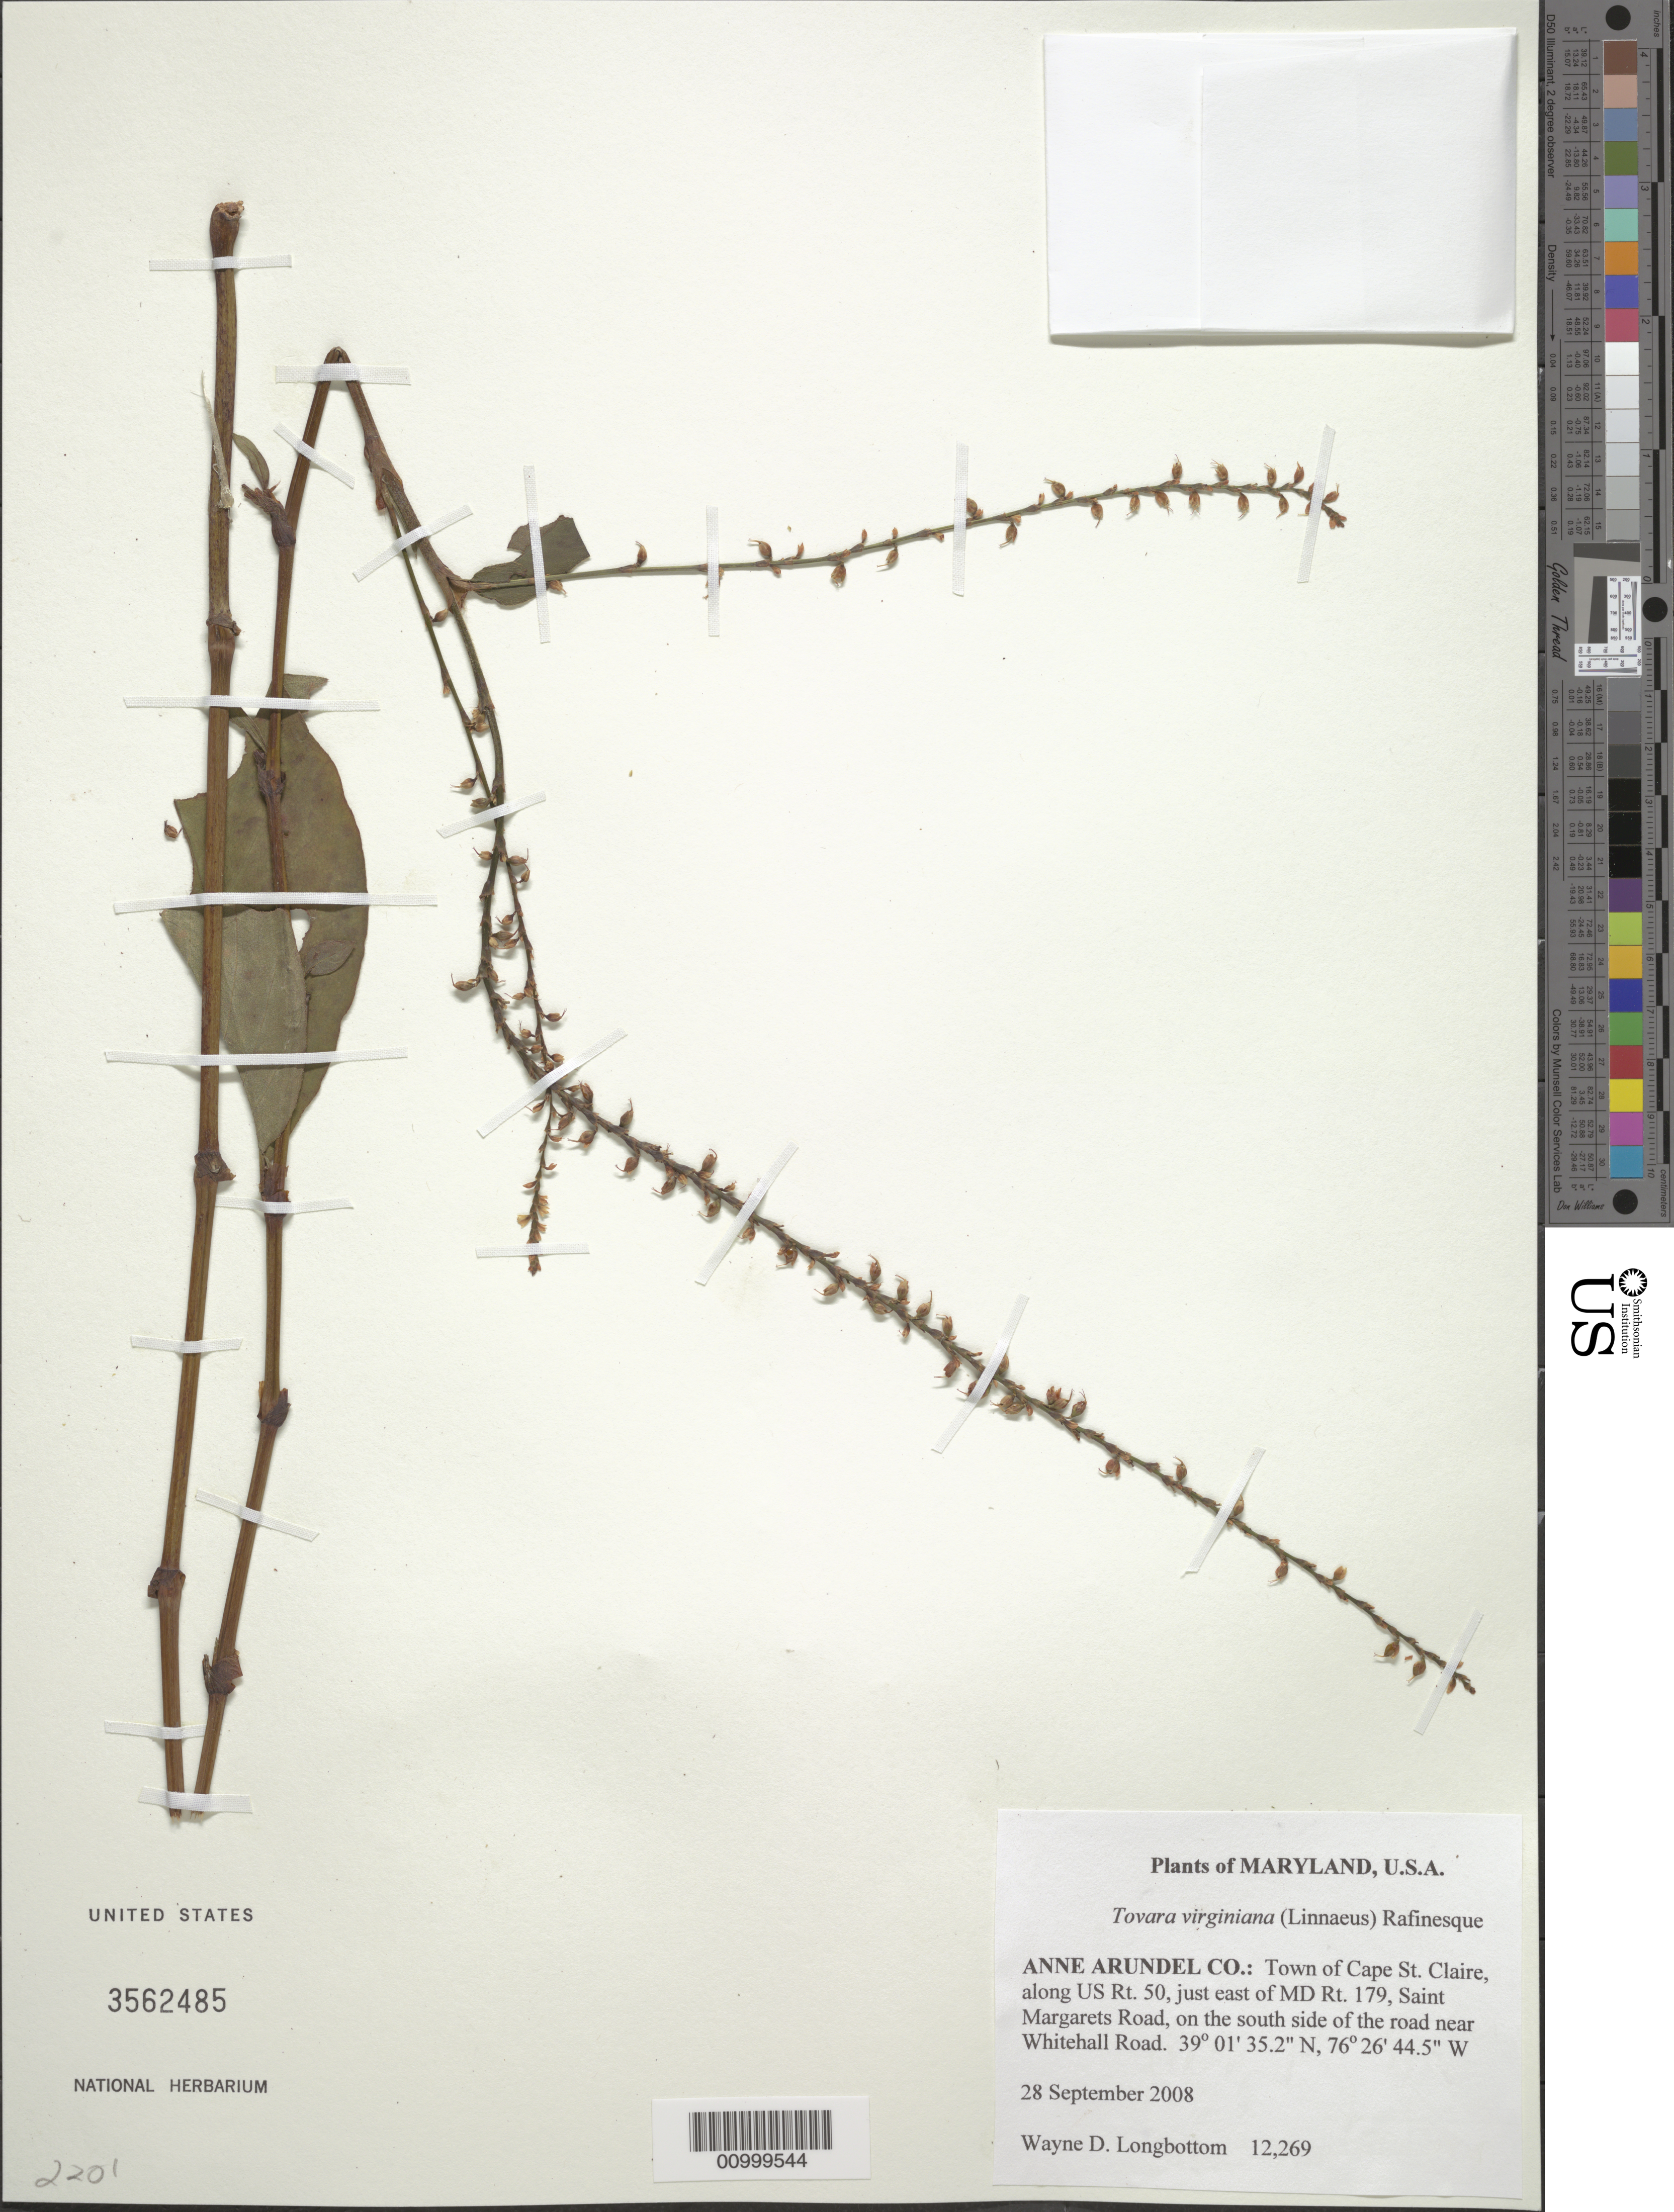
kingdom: Plantae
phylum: Tracheophyta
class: Magnoliopsida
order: Caryophyllales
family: Polygonaceae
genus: Persicaria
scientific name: Persicaria virginiana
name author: (L.) Gaertn.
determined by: Atha, D. E.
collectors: W. D. Longbottom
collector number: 12269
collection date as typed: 28 Sep 2008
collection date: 2008-09-28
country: United States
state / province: Maryland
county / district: Anne Arundel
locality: Town of Cape St. Claire, along US Rt. 50, just east of MD Rt. 179, Saint Margarets Road, on the south side of the road near Whitehall Road.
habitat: on the south side of the road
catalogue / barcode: US 3562485